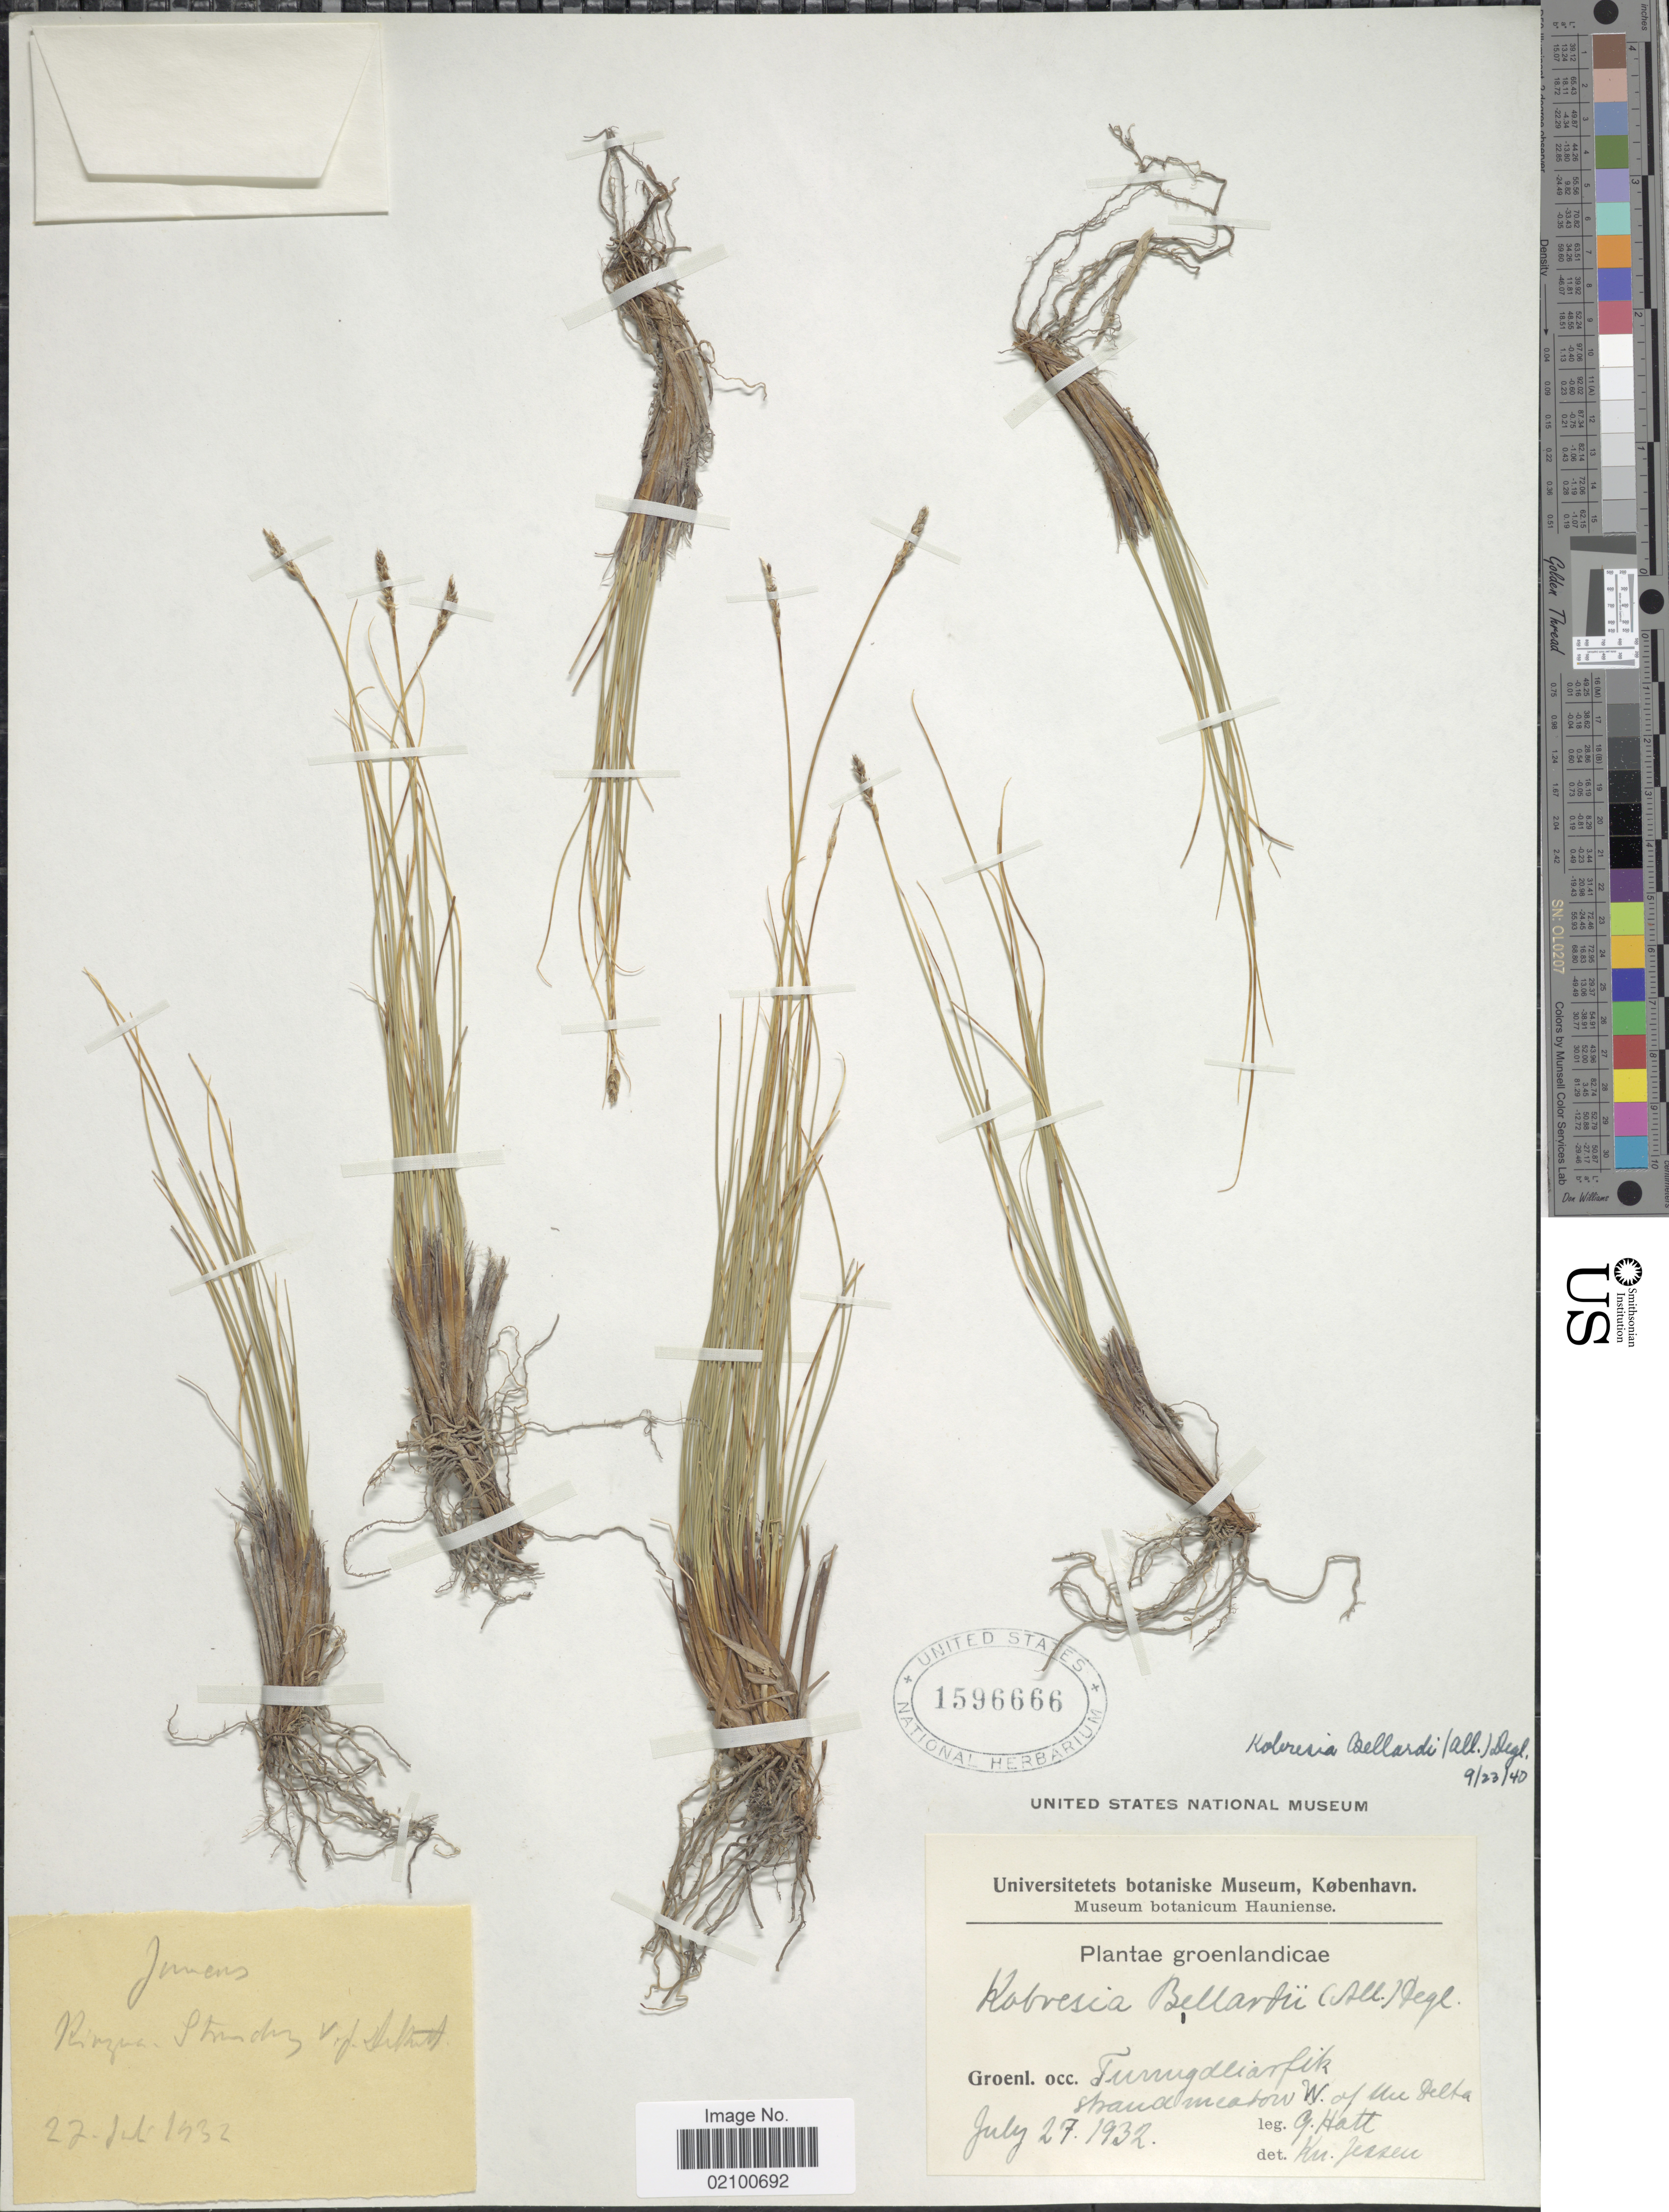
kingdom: Plantae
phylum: Tracheophyta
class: Liliopsida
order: Poales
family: Cyperaceae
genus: Carex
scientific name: Carex myosuroides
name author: Vill.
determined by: Strong, M. T., (US), Smithsonian Institution - National Museum of Natural History (UNITED STATES)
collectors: G. Hatt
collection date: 1932-07-27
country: Greenland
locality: Groenlandicae, Groenl. occ., Tunugdliarfik, W of the Delta.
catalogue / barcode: US 1596666